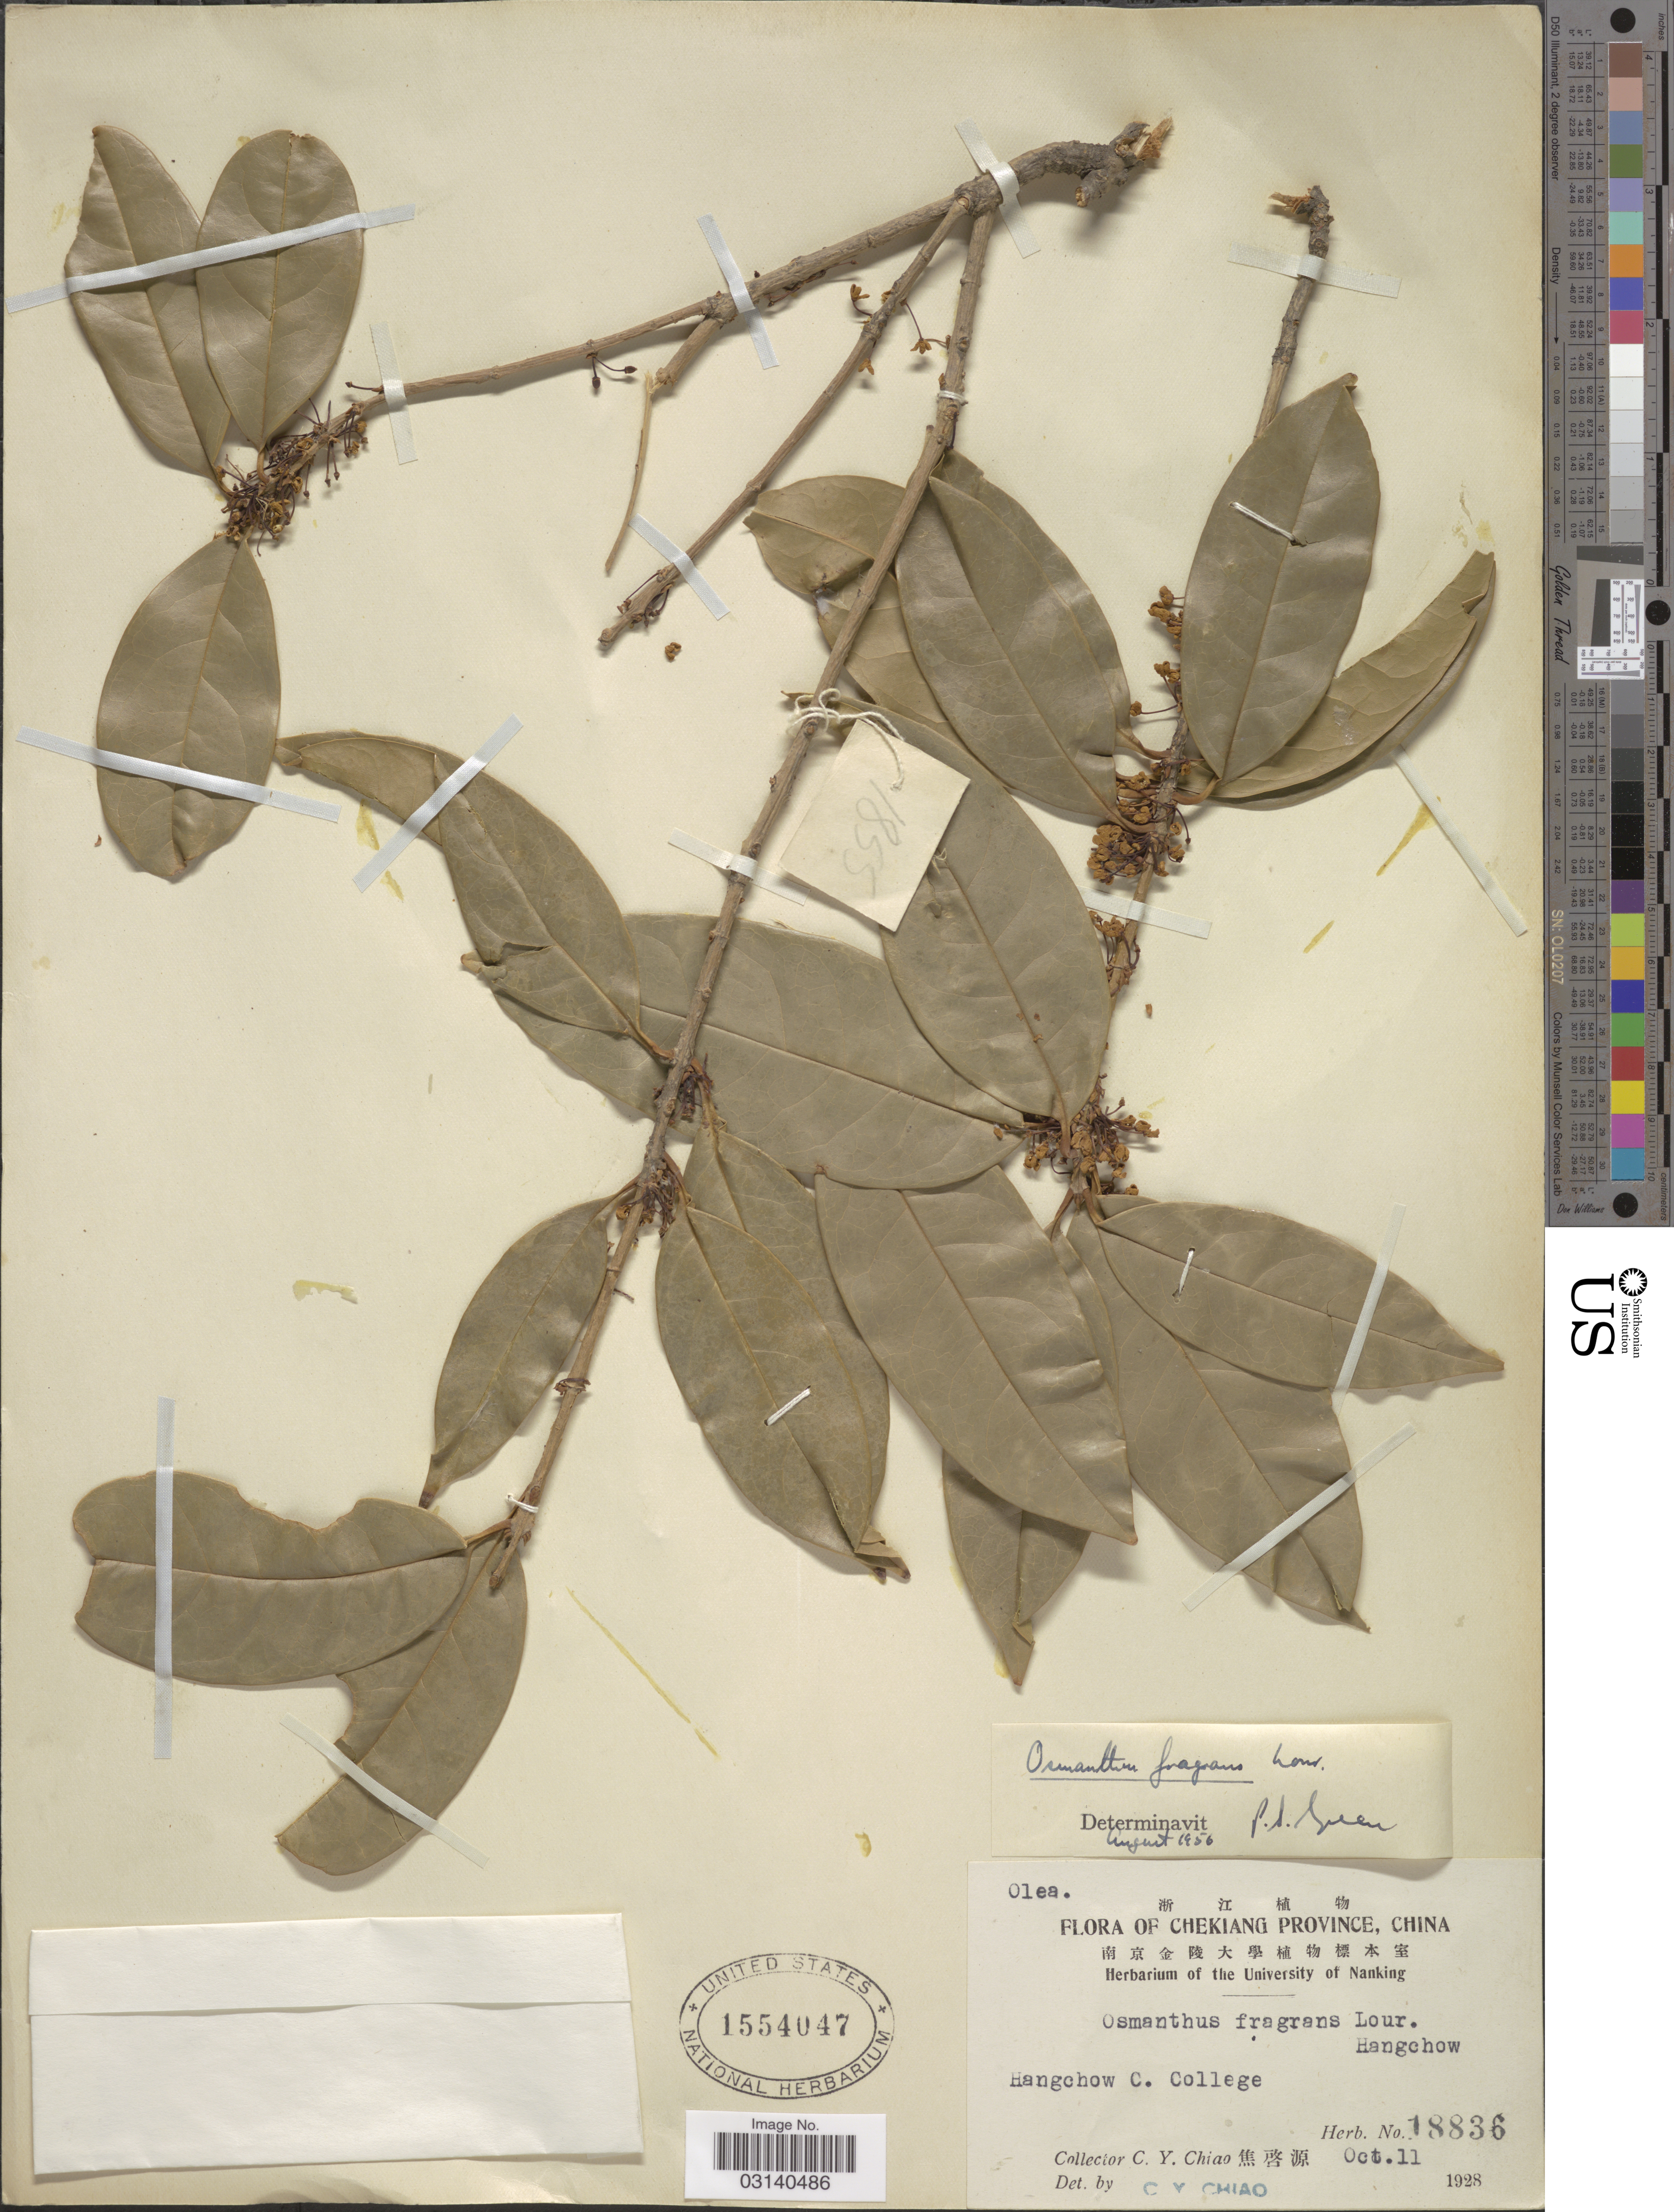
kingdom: Plantae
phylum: Tracheophyta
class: Magnoliopsida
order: Lamiales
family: Oleaceae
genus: Osmanthus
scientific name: Osmanthus fragrans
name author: Lour.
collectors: C. Y. Chiao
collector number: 18836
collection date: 1928-10-11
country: China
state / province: Zhejiang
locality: Chekiang Province, China, Hangchow C. College.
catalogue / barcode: US 1554047